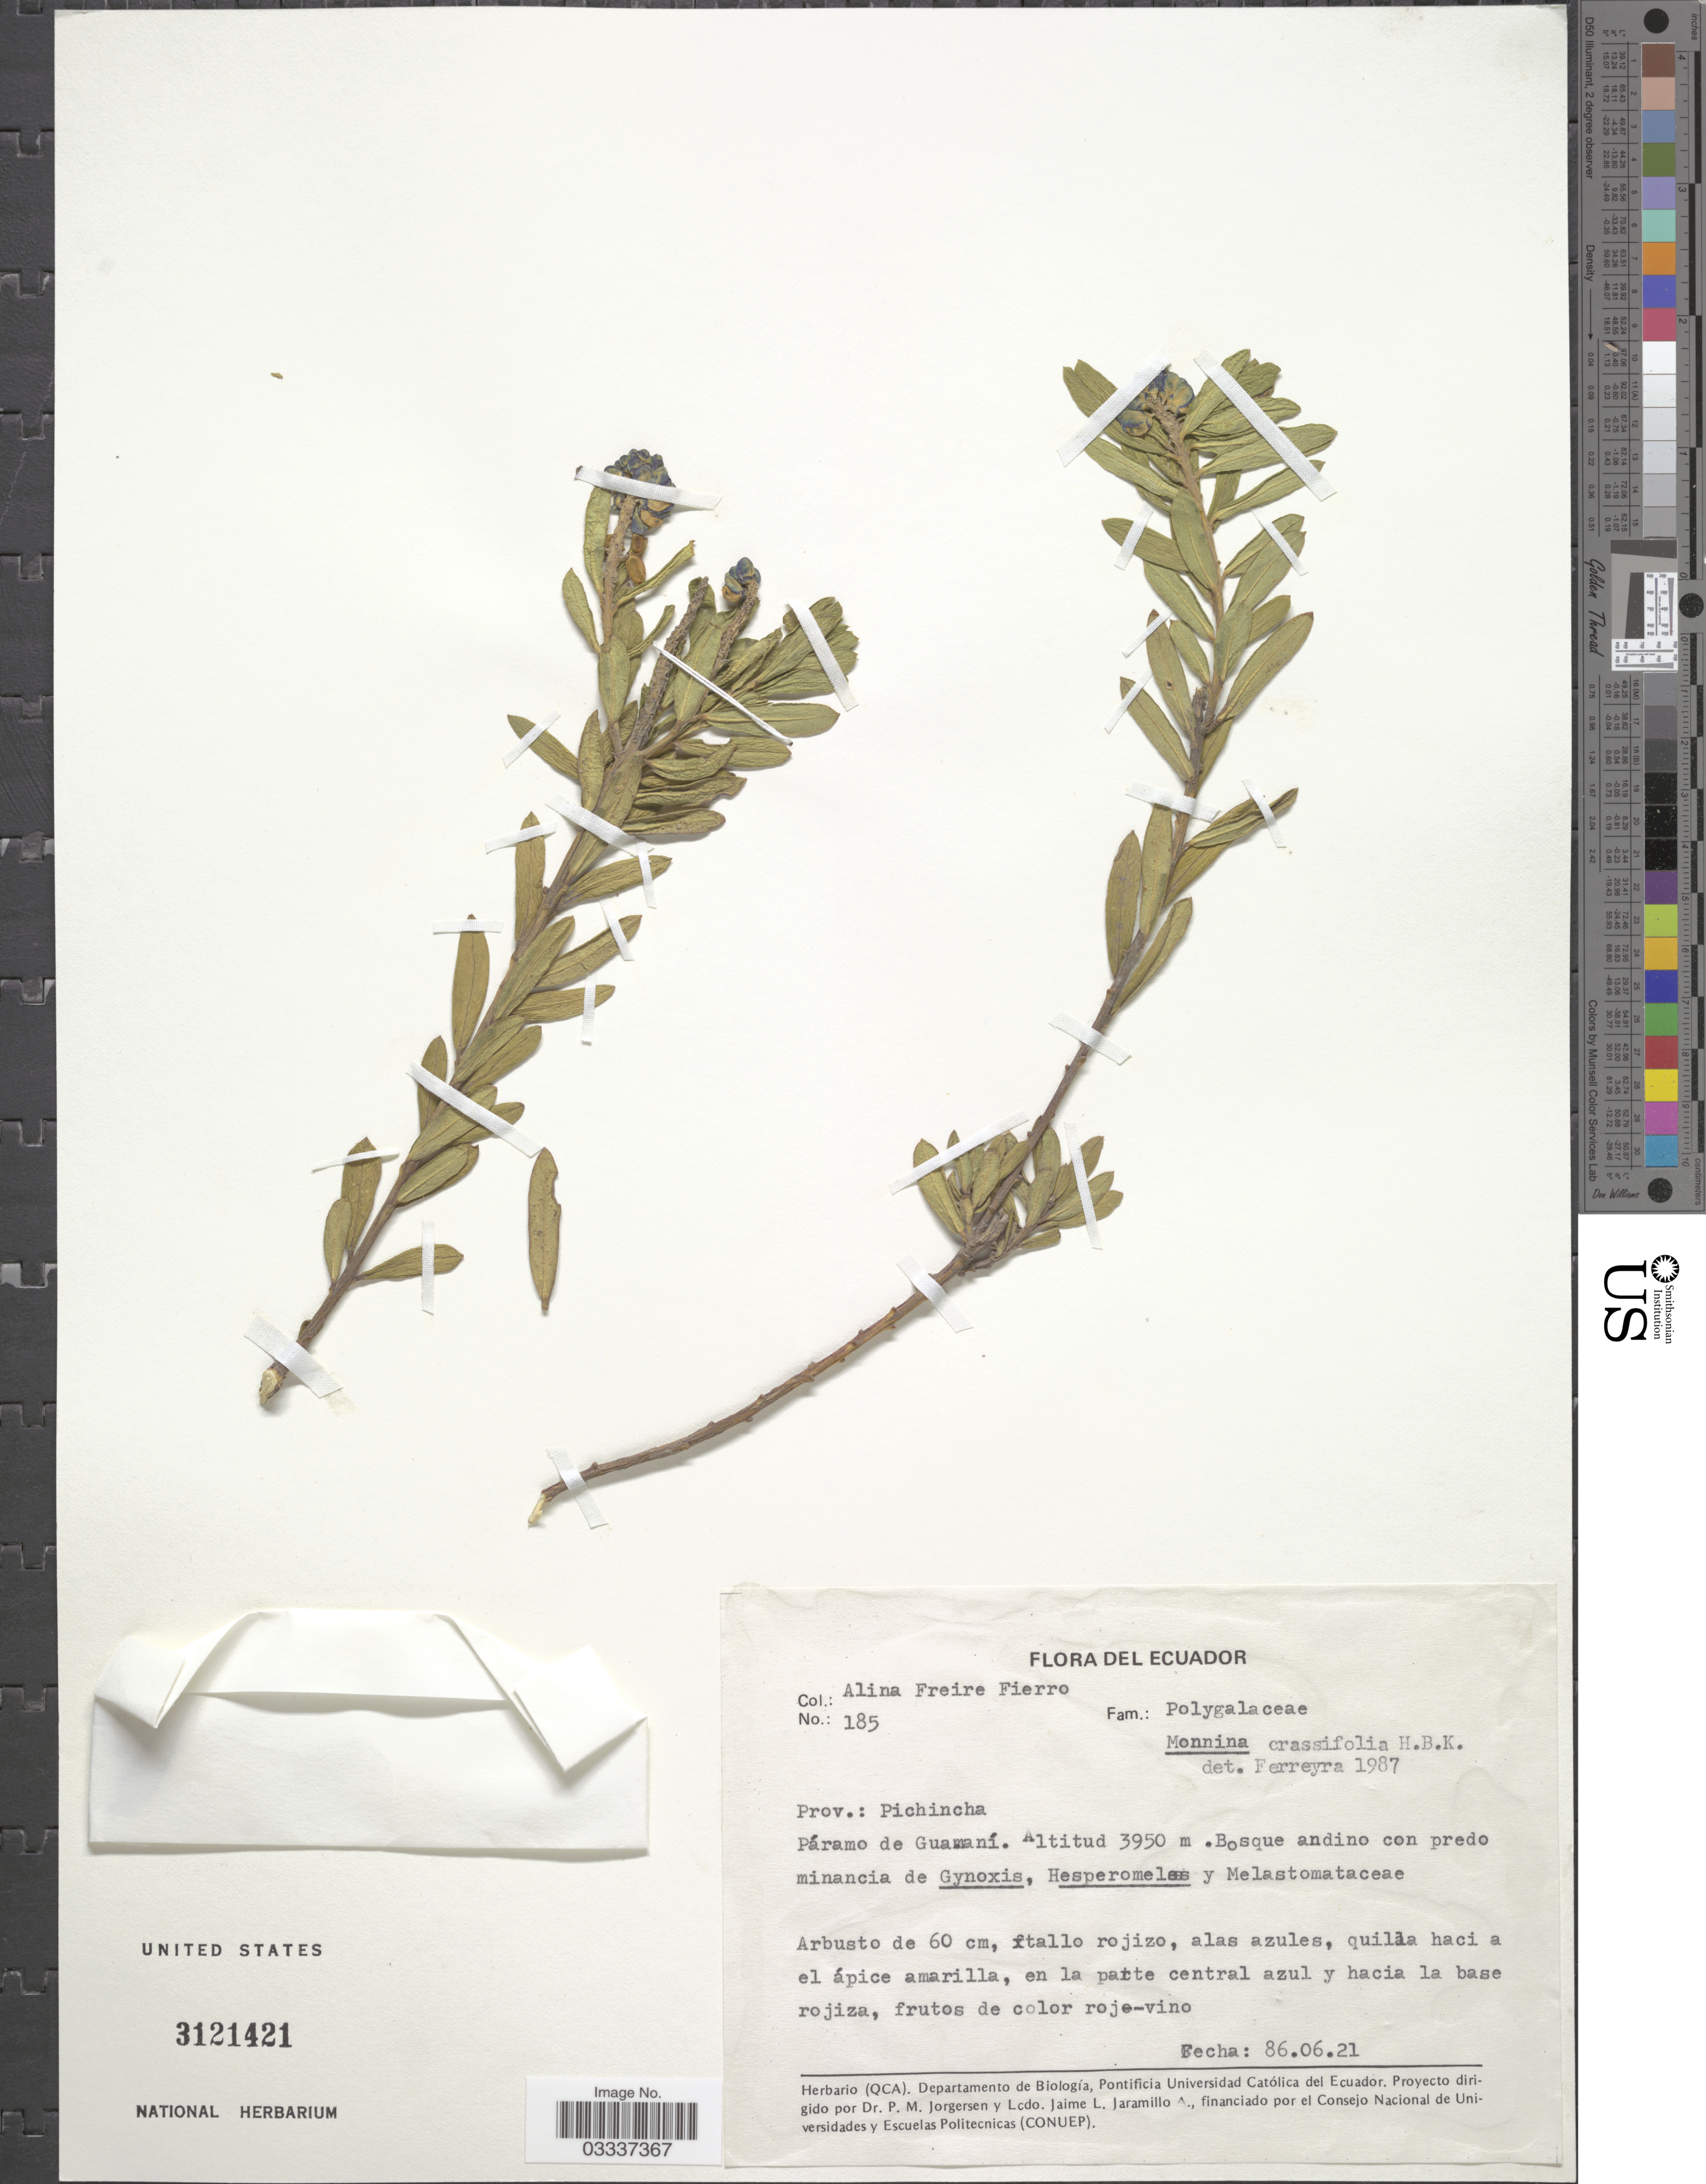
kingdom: Plantae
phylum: Tracheophyta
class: Magnoliopsida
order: Fabales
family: Polygalaceae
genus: Monnina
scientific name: Monnina crassifolia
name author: (Bonpl.) Kunth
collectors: A. Freire-Fierro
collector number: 185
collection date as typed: Transcribed d/m/y: 21/6/86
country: Ecuador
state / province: Pichincha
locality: Páramo de Guamaní.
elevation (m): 3950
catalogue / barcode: US 3121421